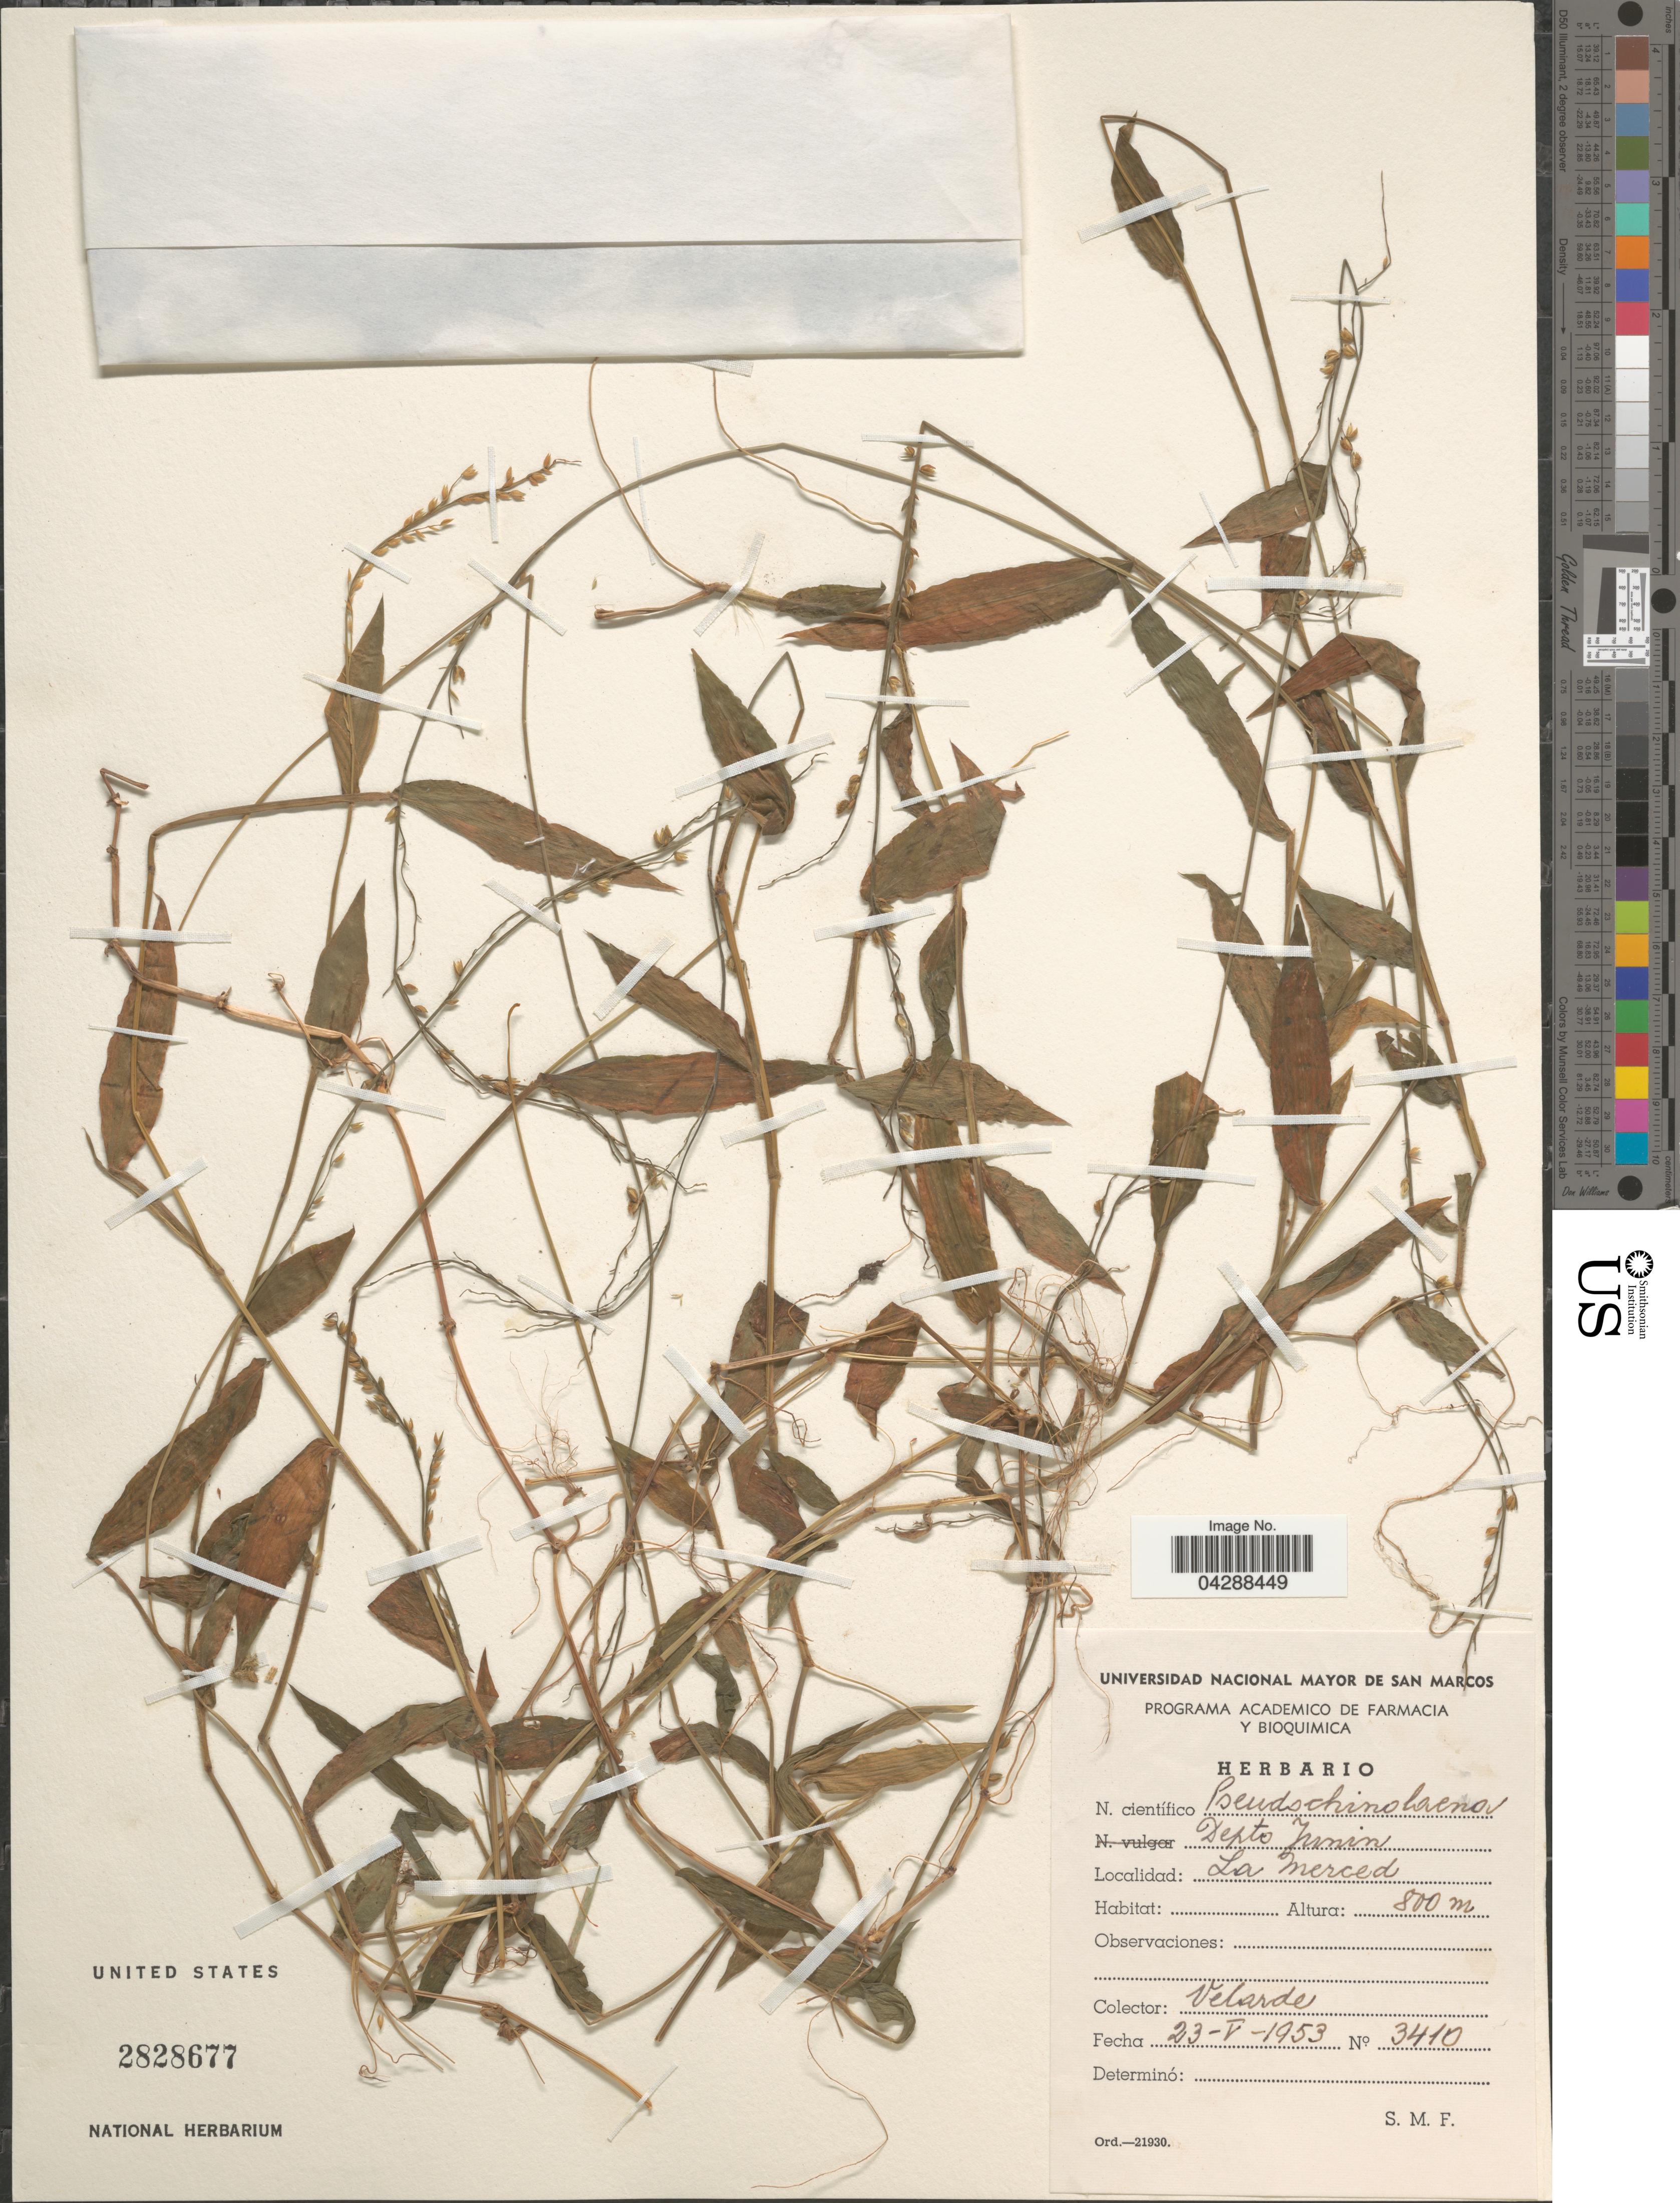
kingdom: Plantae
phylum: Tracheophyta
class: Liliopsida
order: Poales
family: Poaceae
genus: Pseudechinolaena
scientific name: Pseudechinolaena polystachya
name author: (Kunth) Stapf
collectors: -. Velarde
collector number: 3410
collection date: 1953-05-23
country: Peru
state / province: Junín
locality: Depto Junin. La Merced.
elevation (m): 800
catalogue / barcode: US 2828677